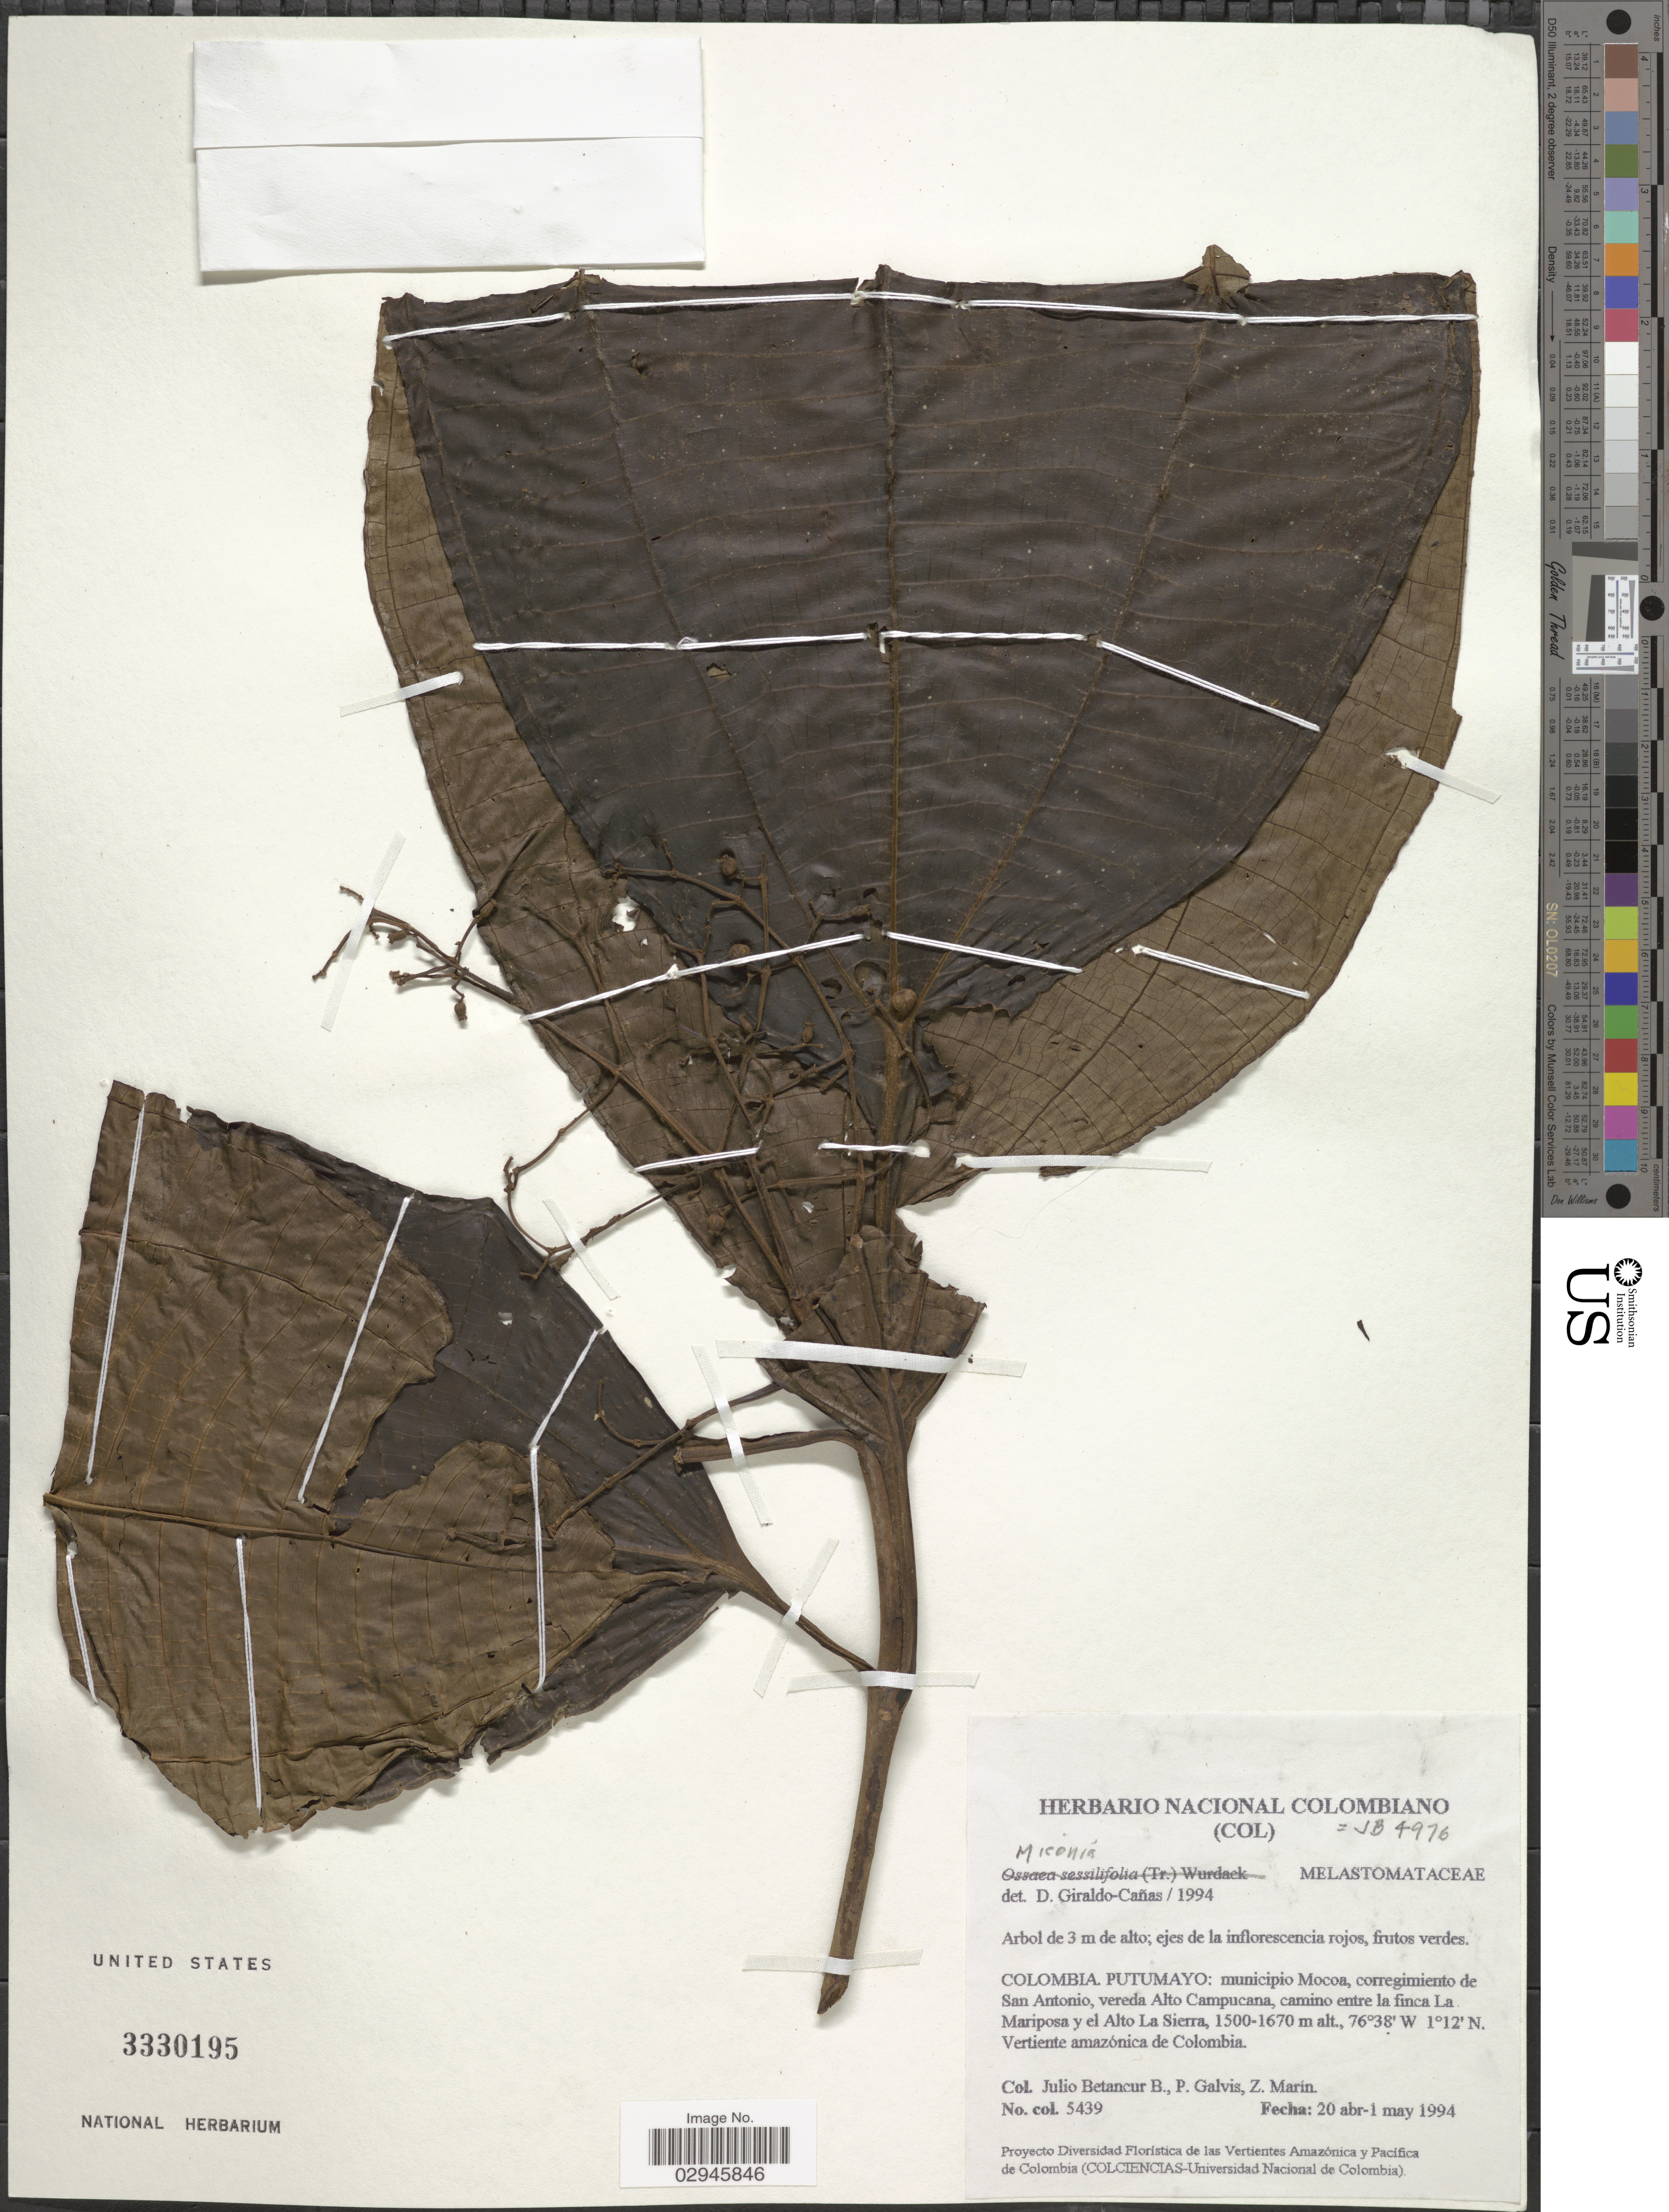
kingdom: Plantae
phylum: Tracheophyta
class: Magnoliopsida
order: Myrtales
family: Melastomataceae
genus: Miconia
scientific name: Miconia sp.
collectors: J. Betancur-B., P. Galvis & Z. Marin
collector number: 5439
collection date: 1994-04-20/1994-05-01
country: Colombia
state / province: Putumayo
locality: Municipio Mocoa, corregimiento de San Antonio, vereda Alto Campucana, camino entre la finca La Mariposa y el Alto La Sierra. Vertiente amazónica de Colombia.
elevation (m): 1500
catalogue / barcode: US 3330195